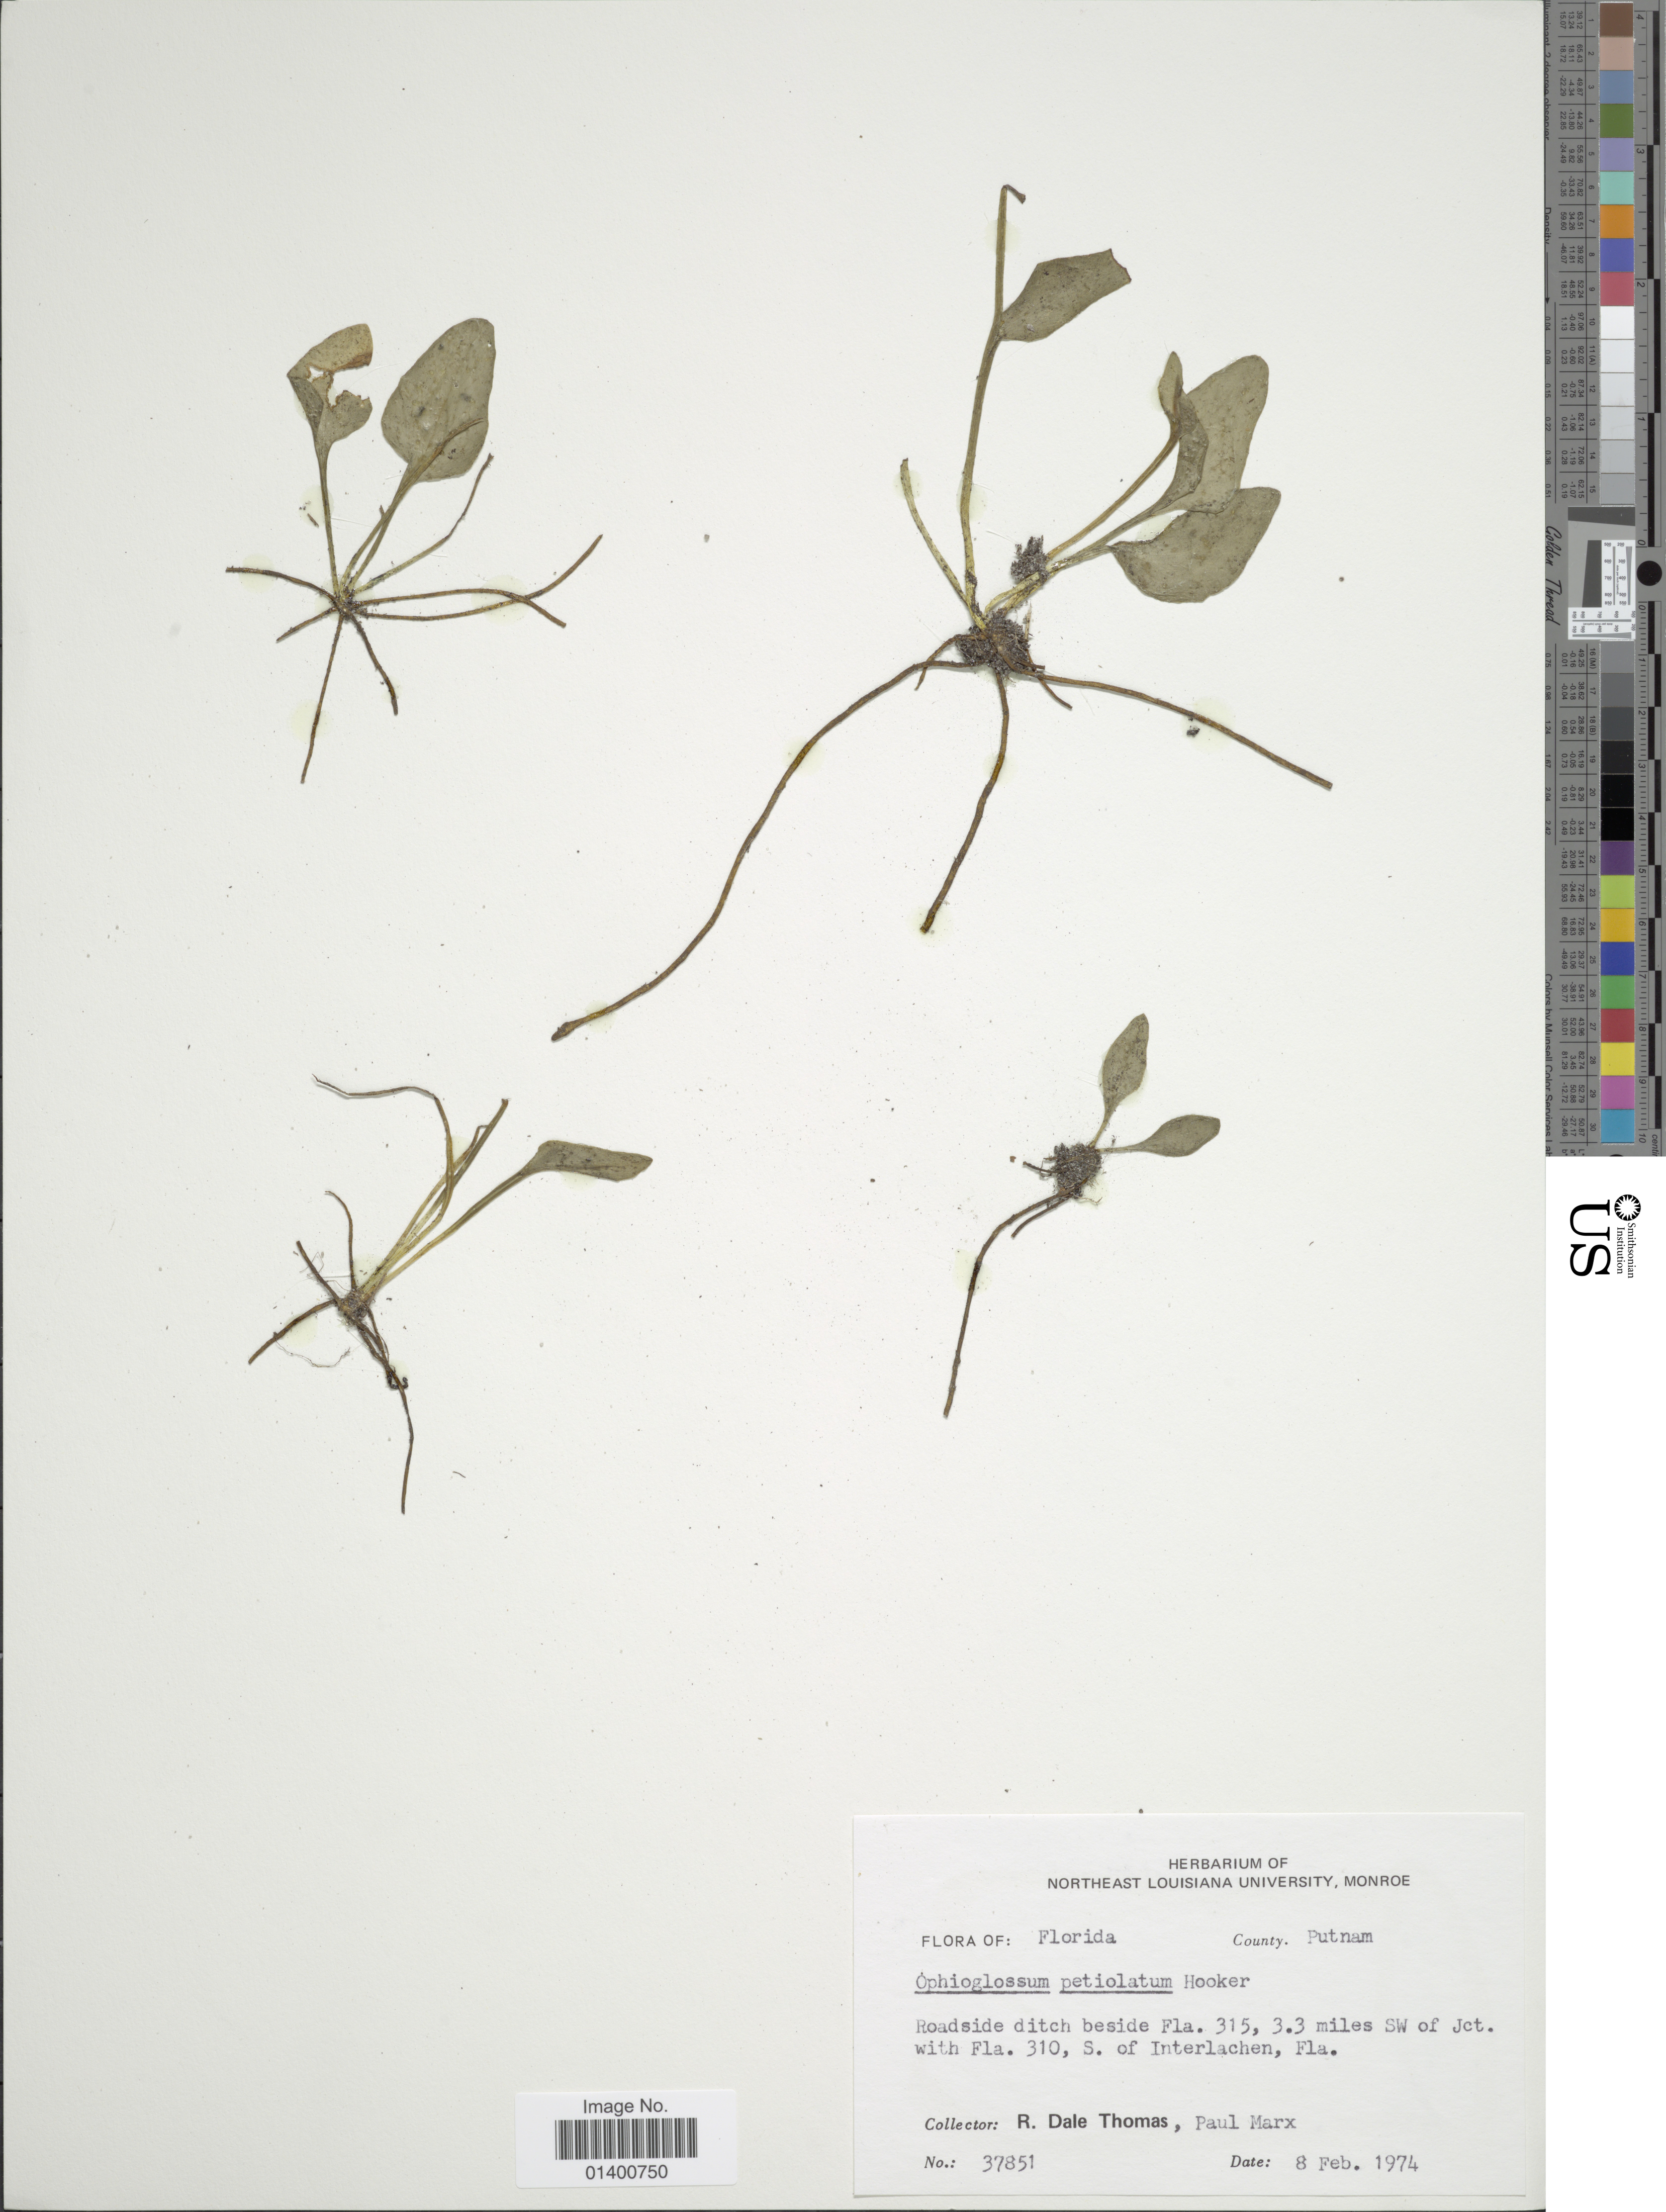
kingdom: Plantae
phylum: Tracheophyta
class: Polypodiopsida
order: Ophioglossales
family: Ophioglossaceae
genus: Ophioglossum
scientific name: Ophioglossum petiolatum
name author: Hook.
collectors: R. Thomas & P. Marx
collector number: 37851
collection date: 1974-02-08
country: United States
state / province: Florida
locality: County Putnam, roadside ditch beside Fla. 315, 3.3 miles SW of Jct. with Fla. 310, S of Interlachen